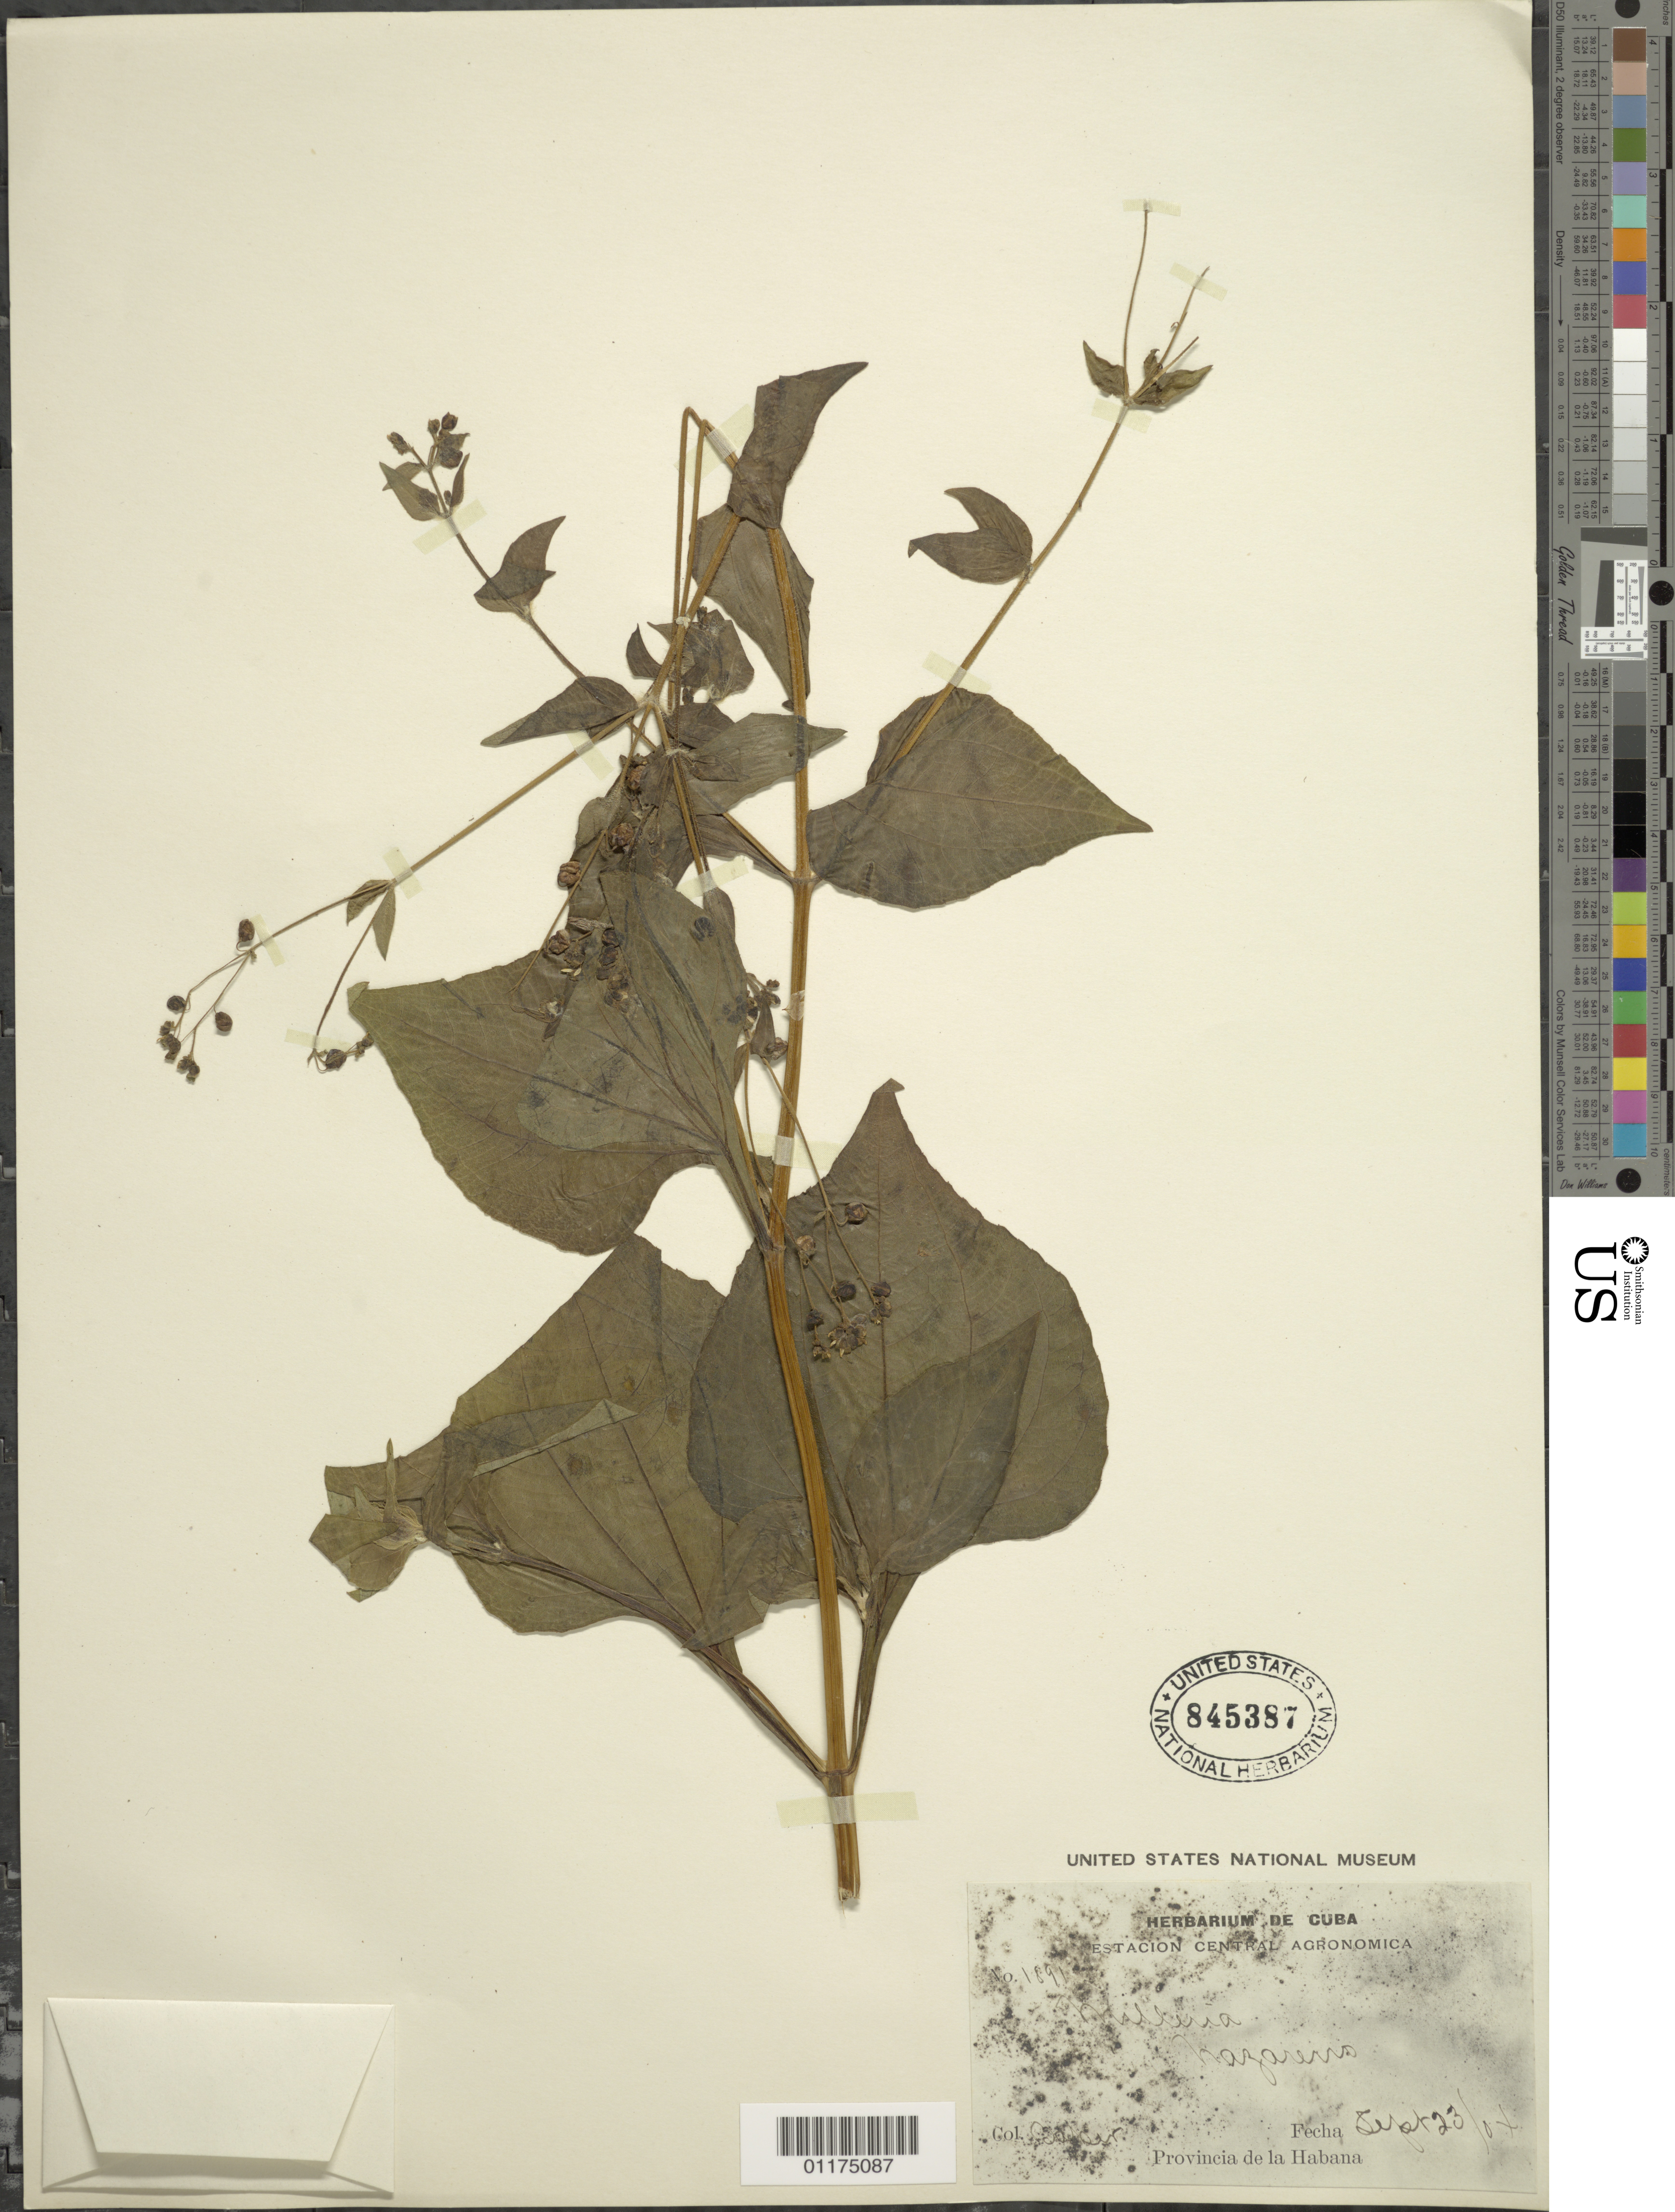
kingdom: Plantae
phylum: Tracheophyta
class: Magnoliopsida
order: Asterales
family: Asteraceae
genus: Milleria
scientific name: Milleria quinqueflora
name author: L.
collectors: -- Baker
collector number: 1891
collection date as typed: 23 Sep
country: Cuba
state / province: La Habana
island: Cuba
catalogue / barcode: US 845387